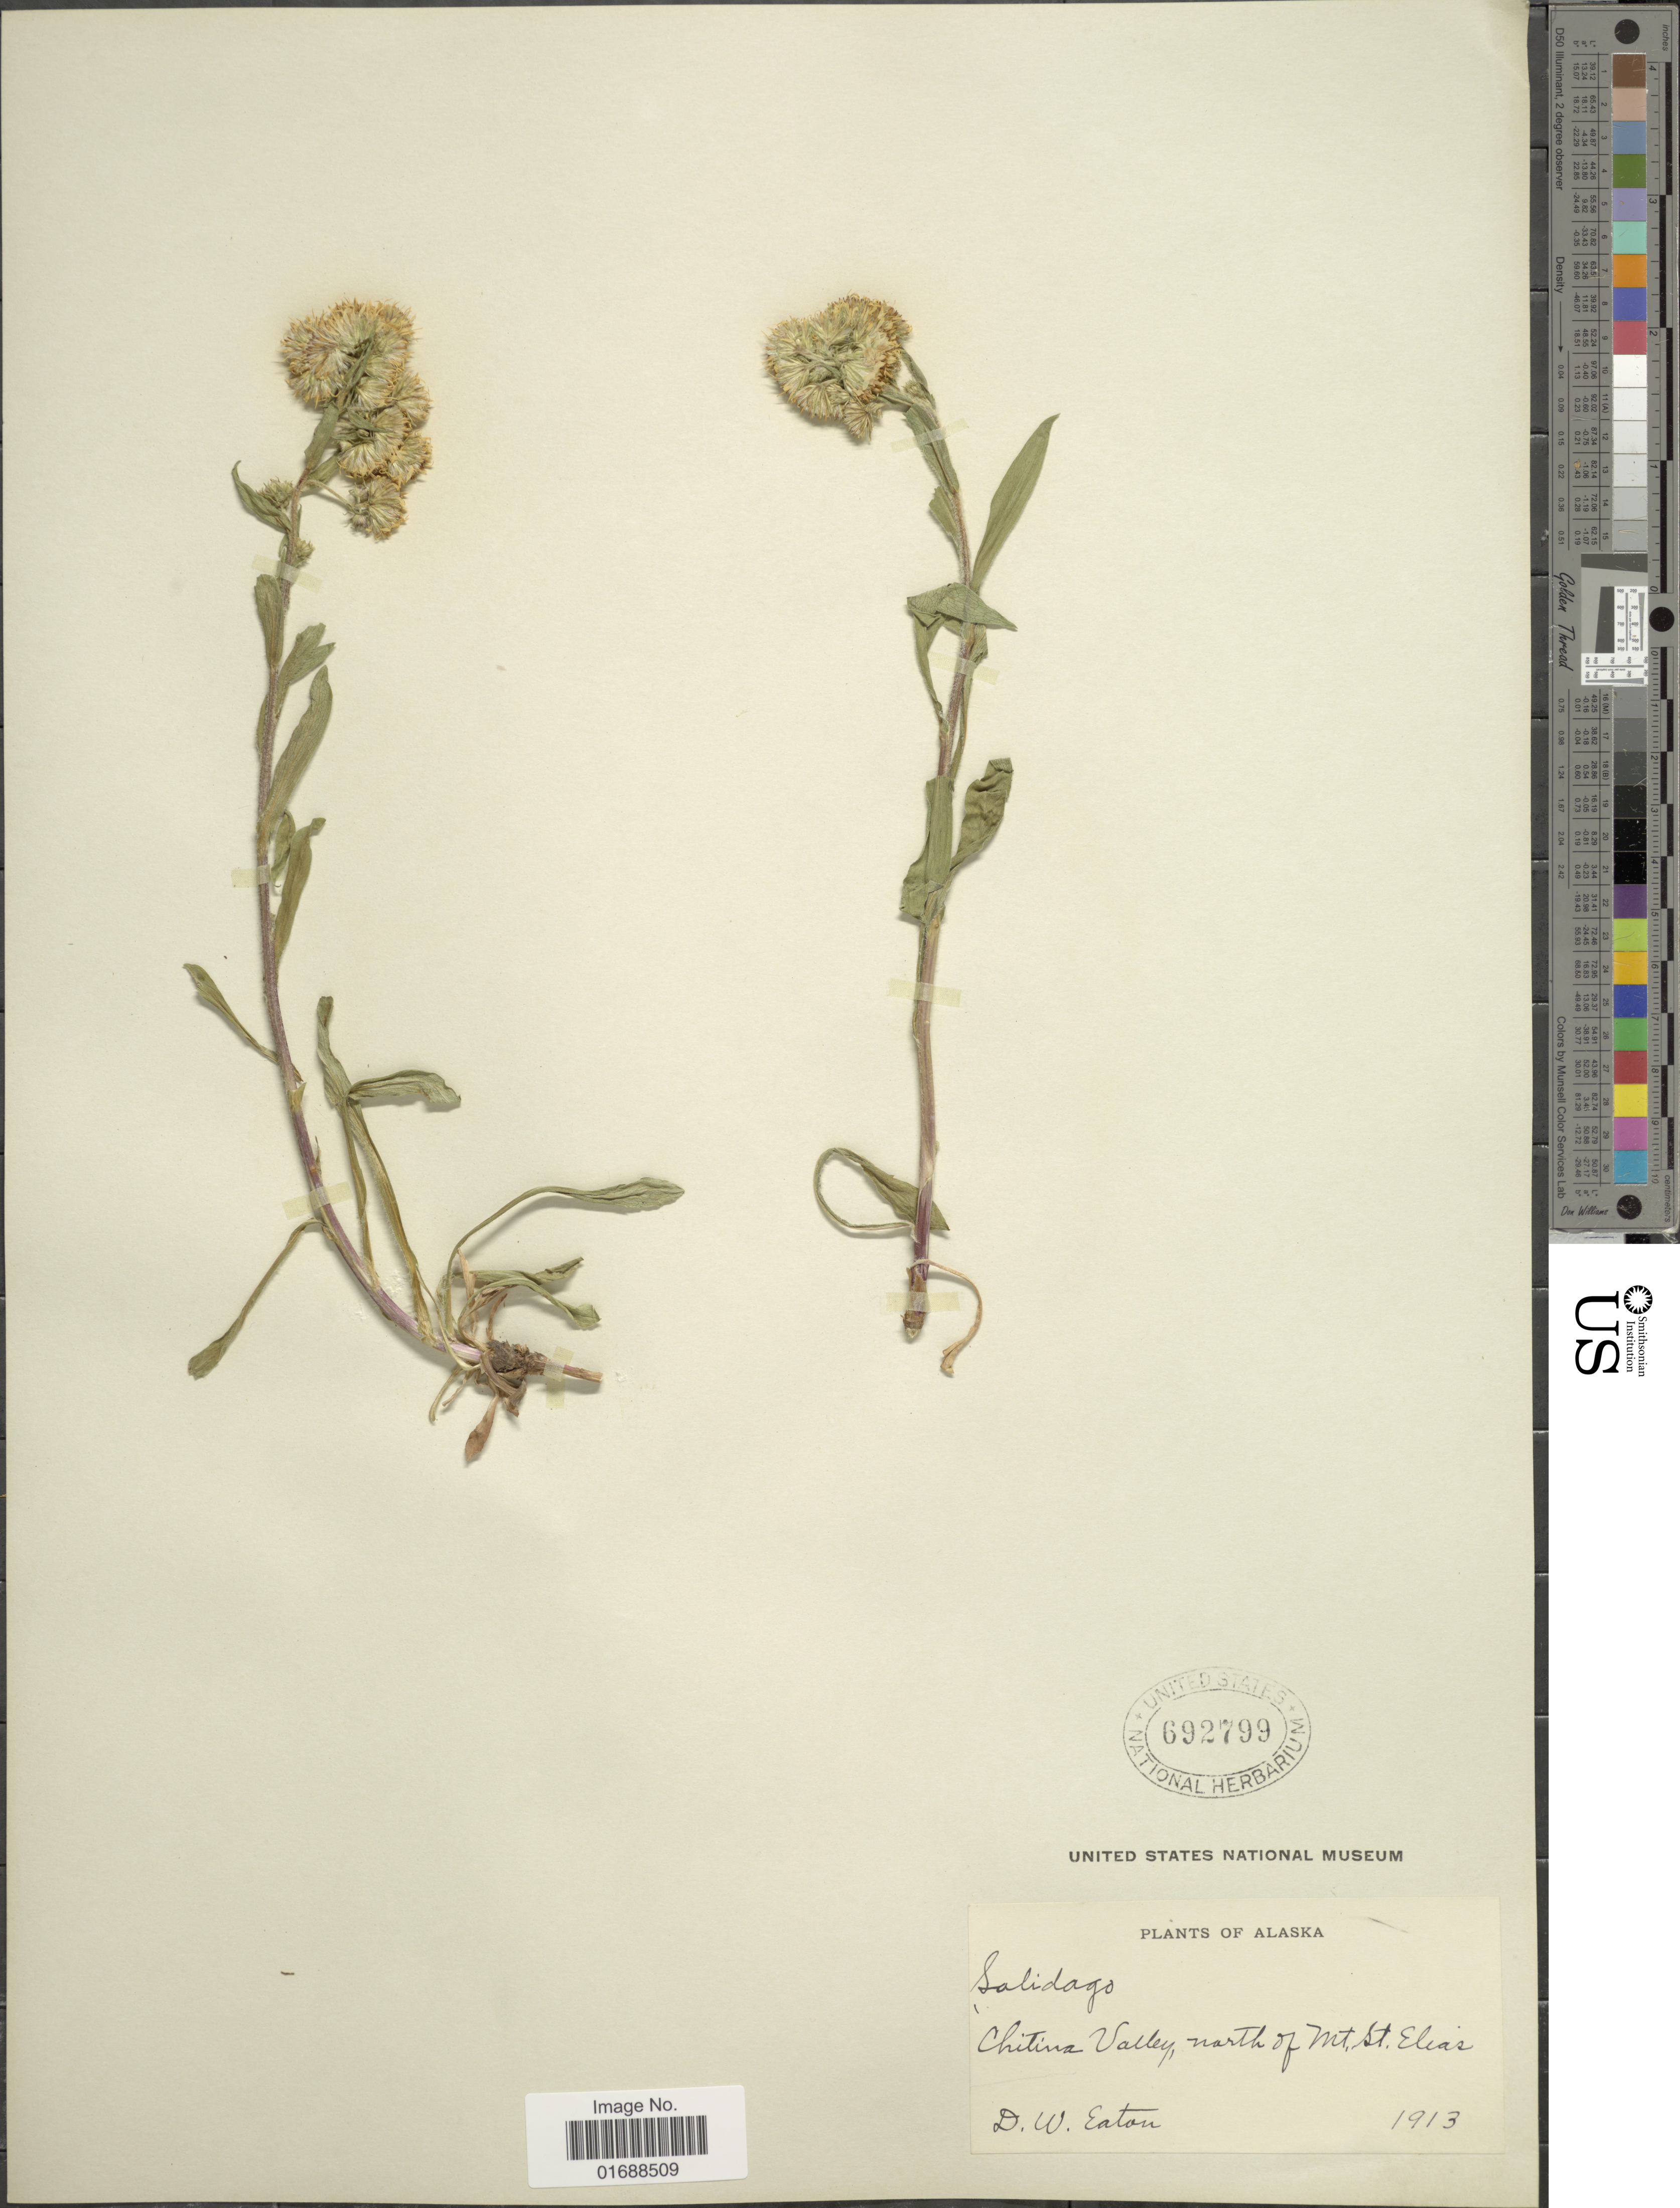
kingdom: Plantae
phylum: Tracheophyta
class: Magnoliopsida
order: Asterales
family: Asteraceae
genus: Solidago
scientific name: Solidago multiradiata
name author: Aiton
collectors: D. Eaton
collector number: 1913?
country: United States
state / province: Alaska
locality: Chitina Vlley, north of Mt. St. Elias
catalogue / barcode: US 692799